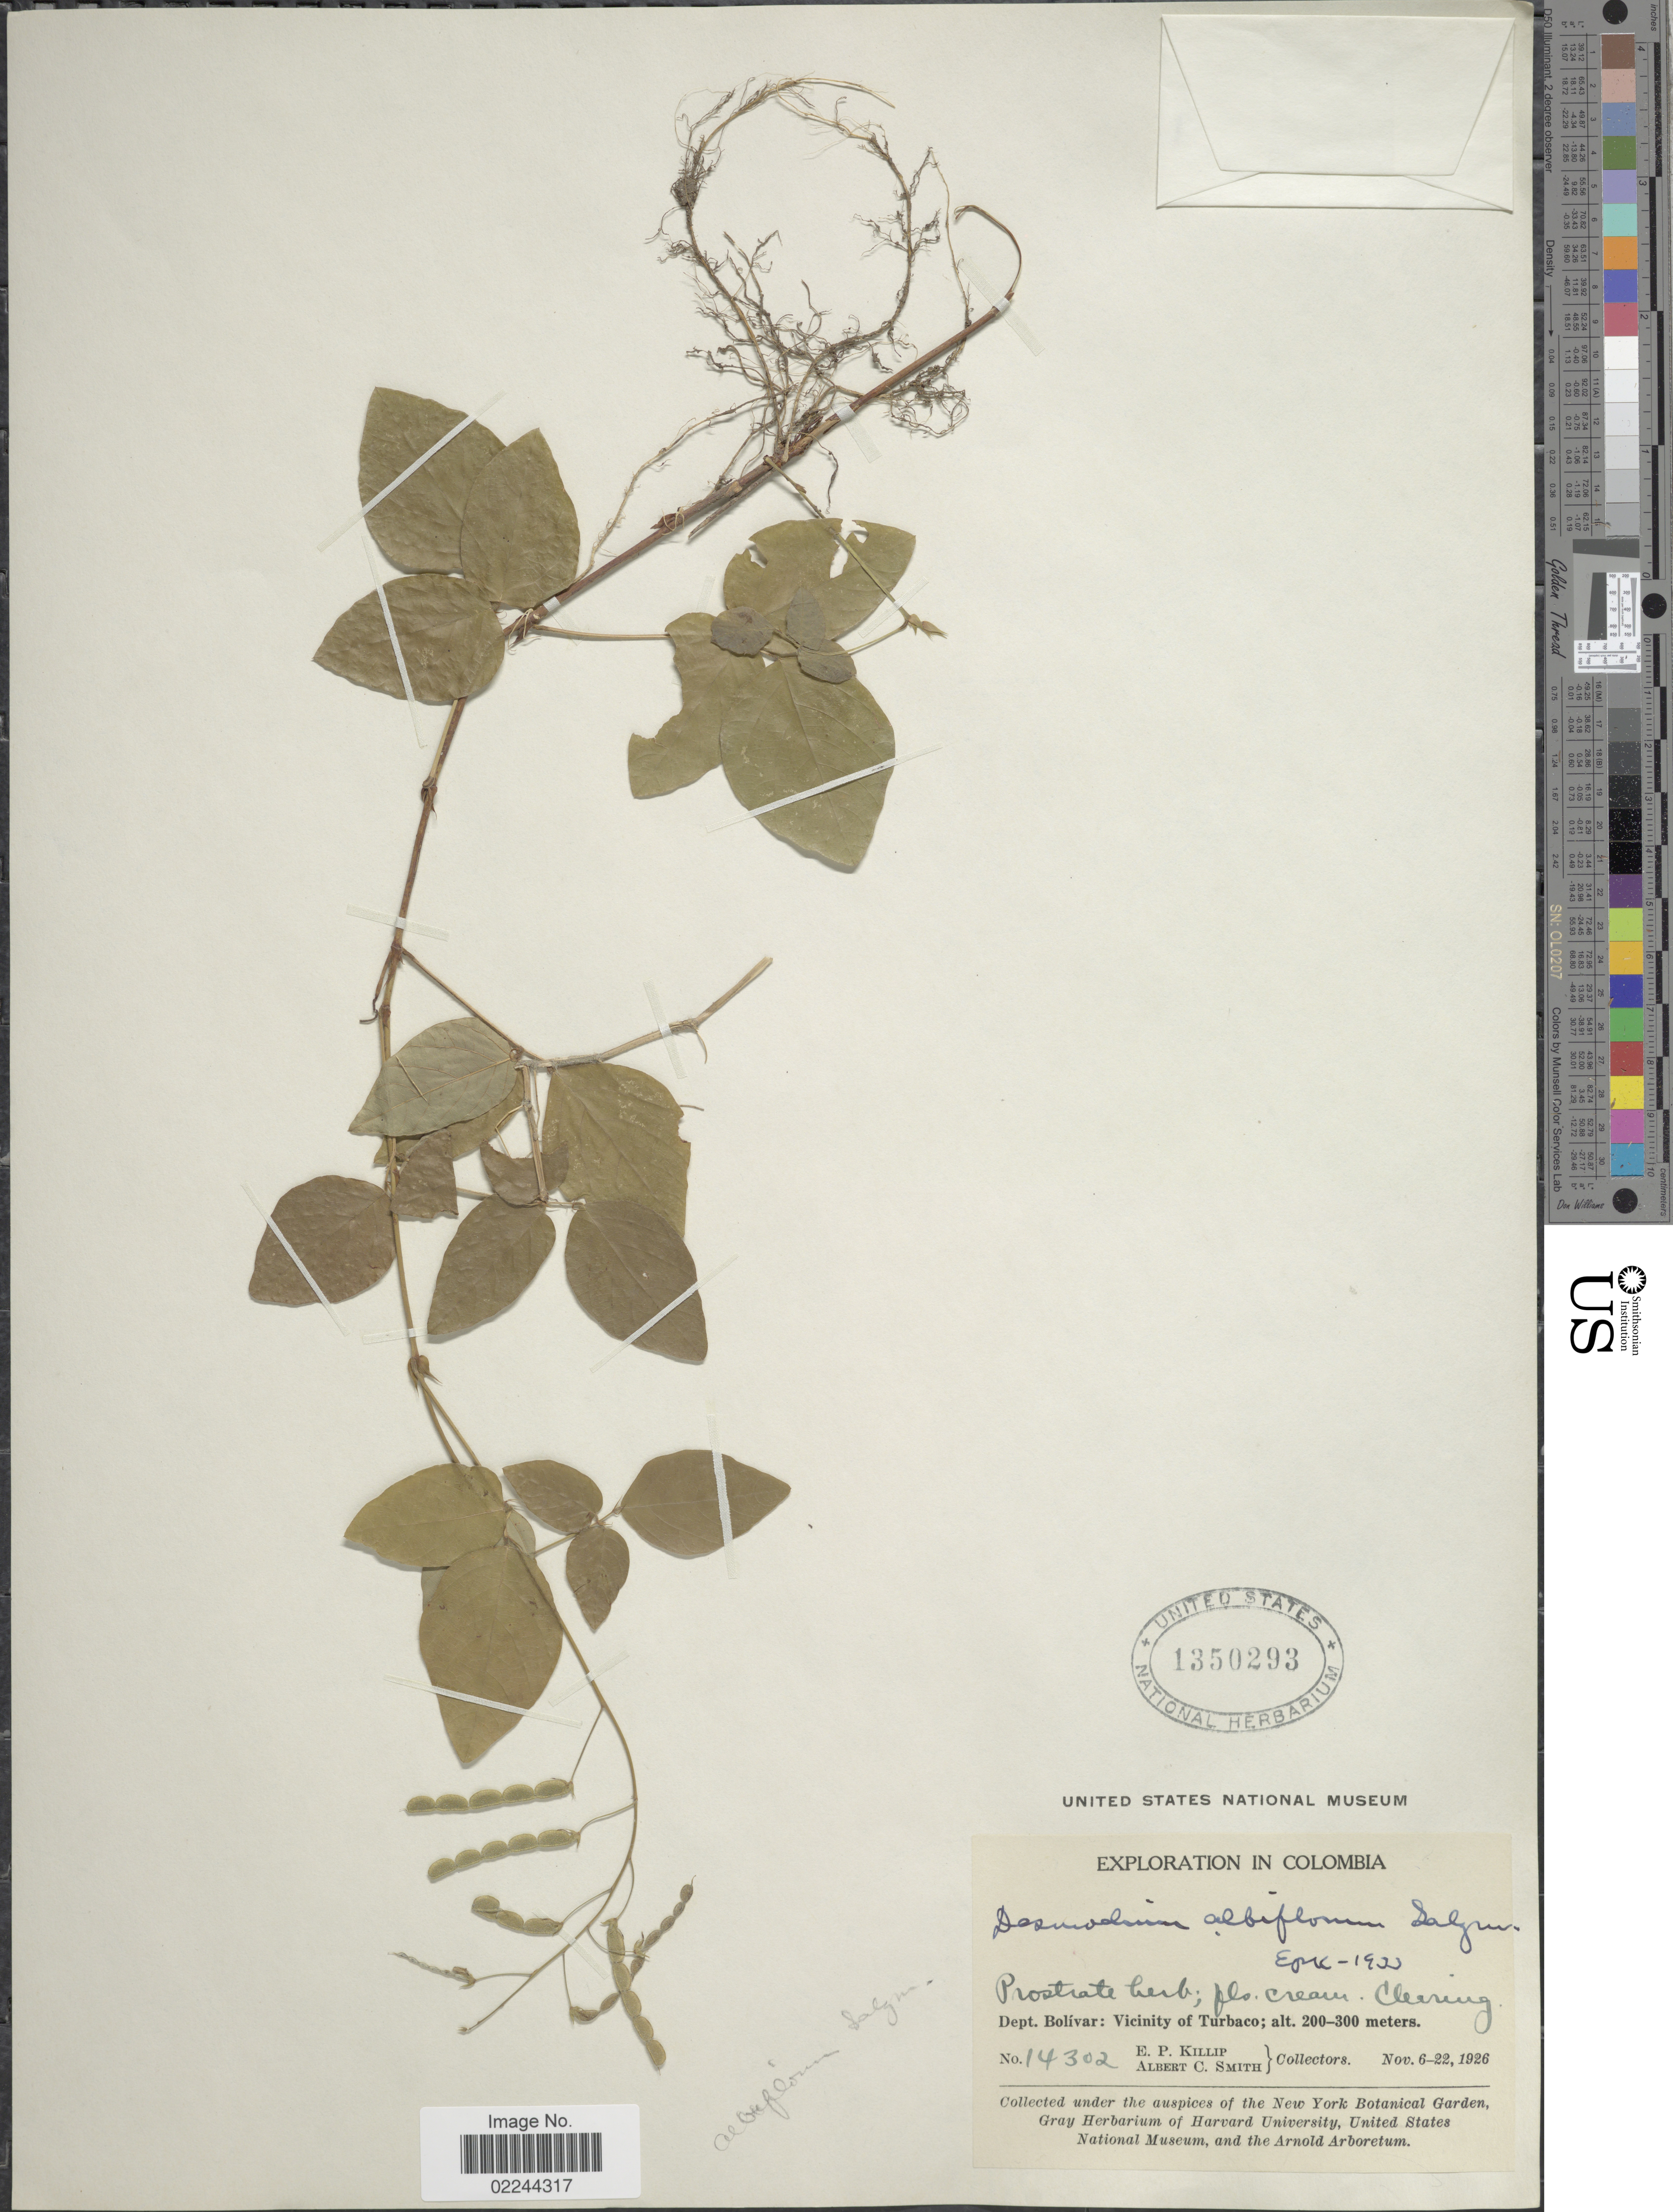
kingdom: Plantae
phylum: Tracheophyta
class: Magnoliopsida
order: Fabales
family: Fabaceae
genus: Desmodium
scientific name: Desmodium affine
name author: Schltdl.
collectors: E. P. Killip & A. C. Smith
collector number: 14302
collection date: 1926-11-06/1926-11-22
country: Colombia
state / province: Bolívar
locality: Dept. Bolivar: Vicinity of Turbaco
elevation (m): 200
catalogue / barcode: US 1350293